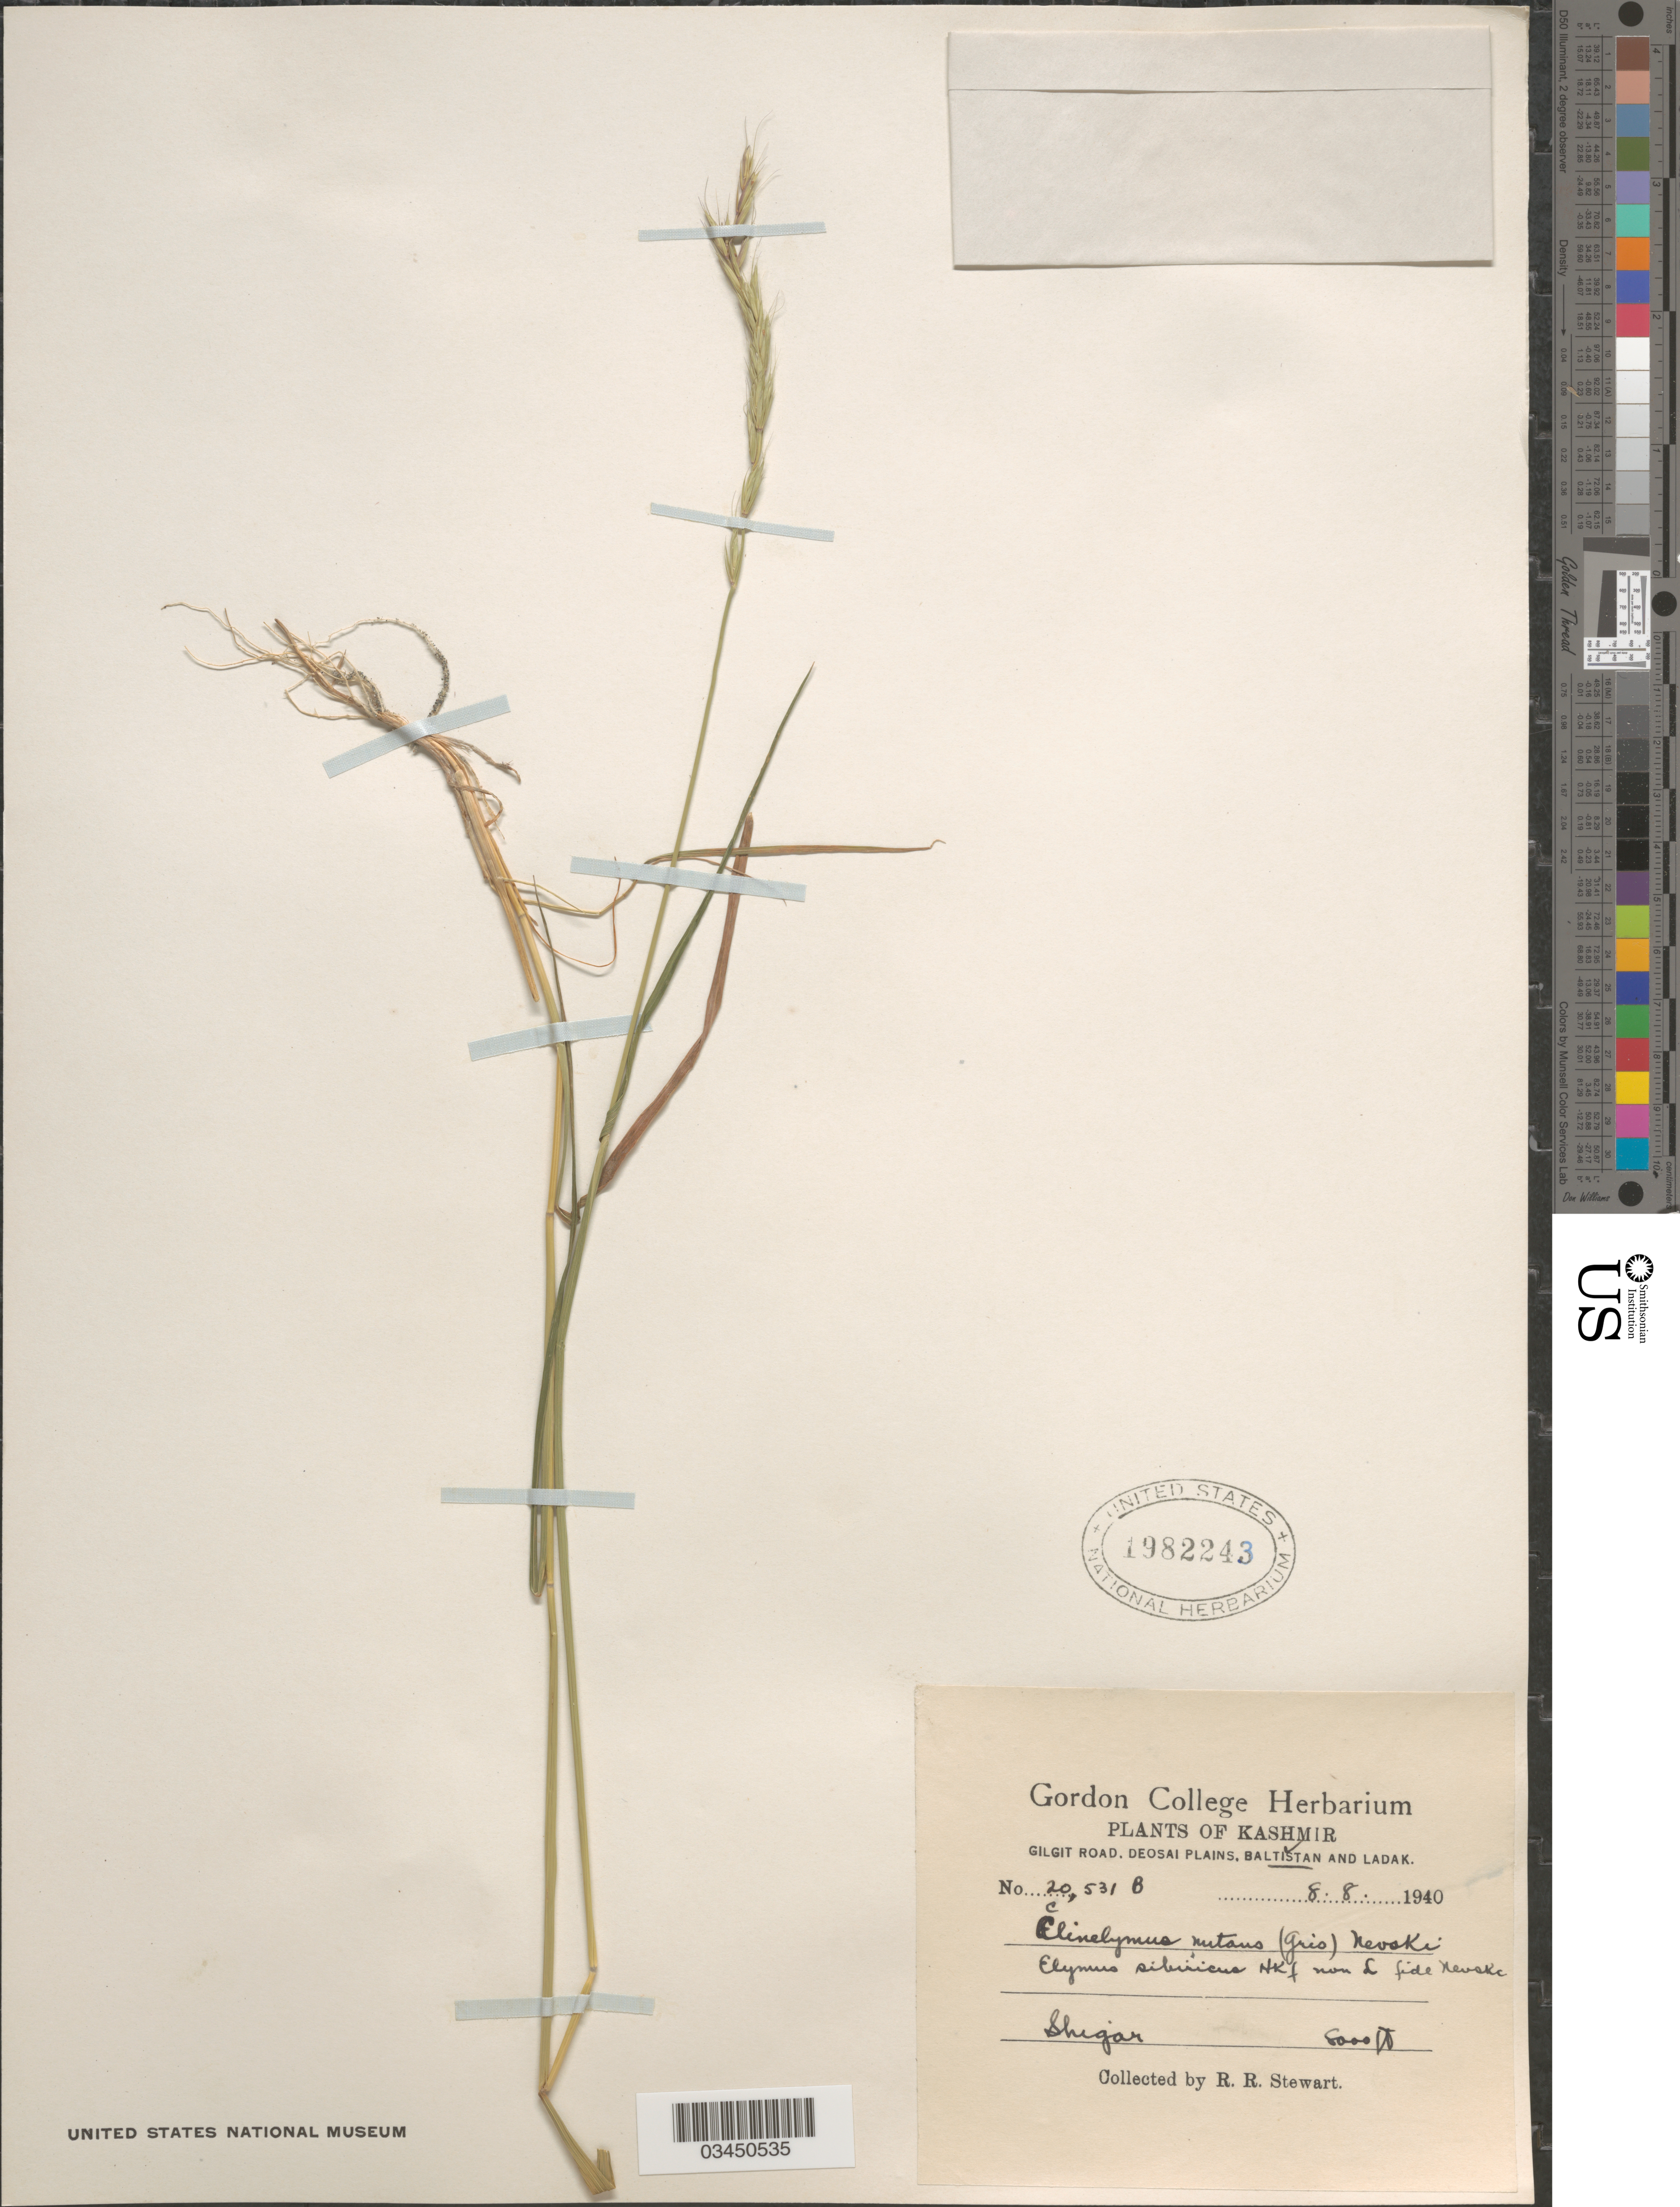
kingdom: Plantae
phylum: Tracheophyta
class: Liliopsida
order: Poales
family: Poaceae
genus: Elymus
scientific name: Elymus nutans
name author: Griseb.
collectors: R. Stewart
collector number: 20531B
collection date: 1940-08-08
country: Pakistan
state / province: Gilgit-Baltistan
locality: Kashmir. Gilgit Road, Deosai Plains, Baltistan and Ladak. Shigar.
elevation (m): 2438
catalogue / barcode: US 1982243